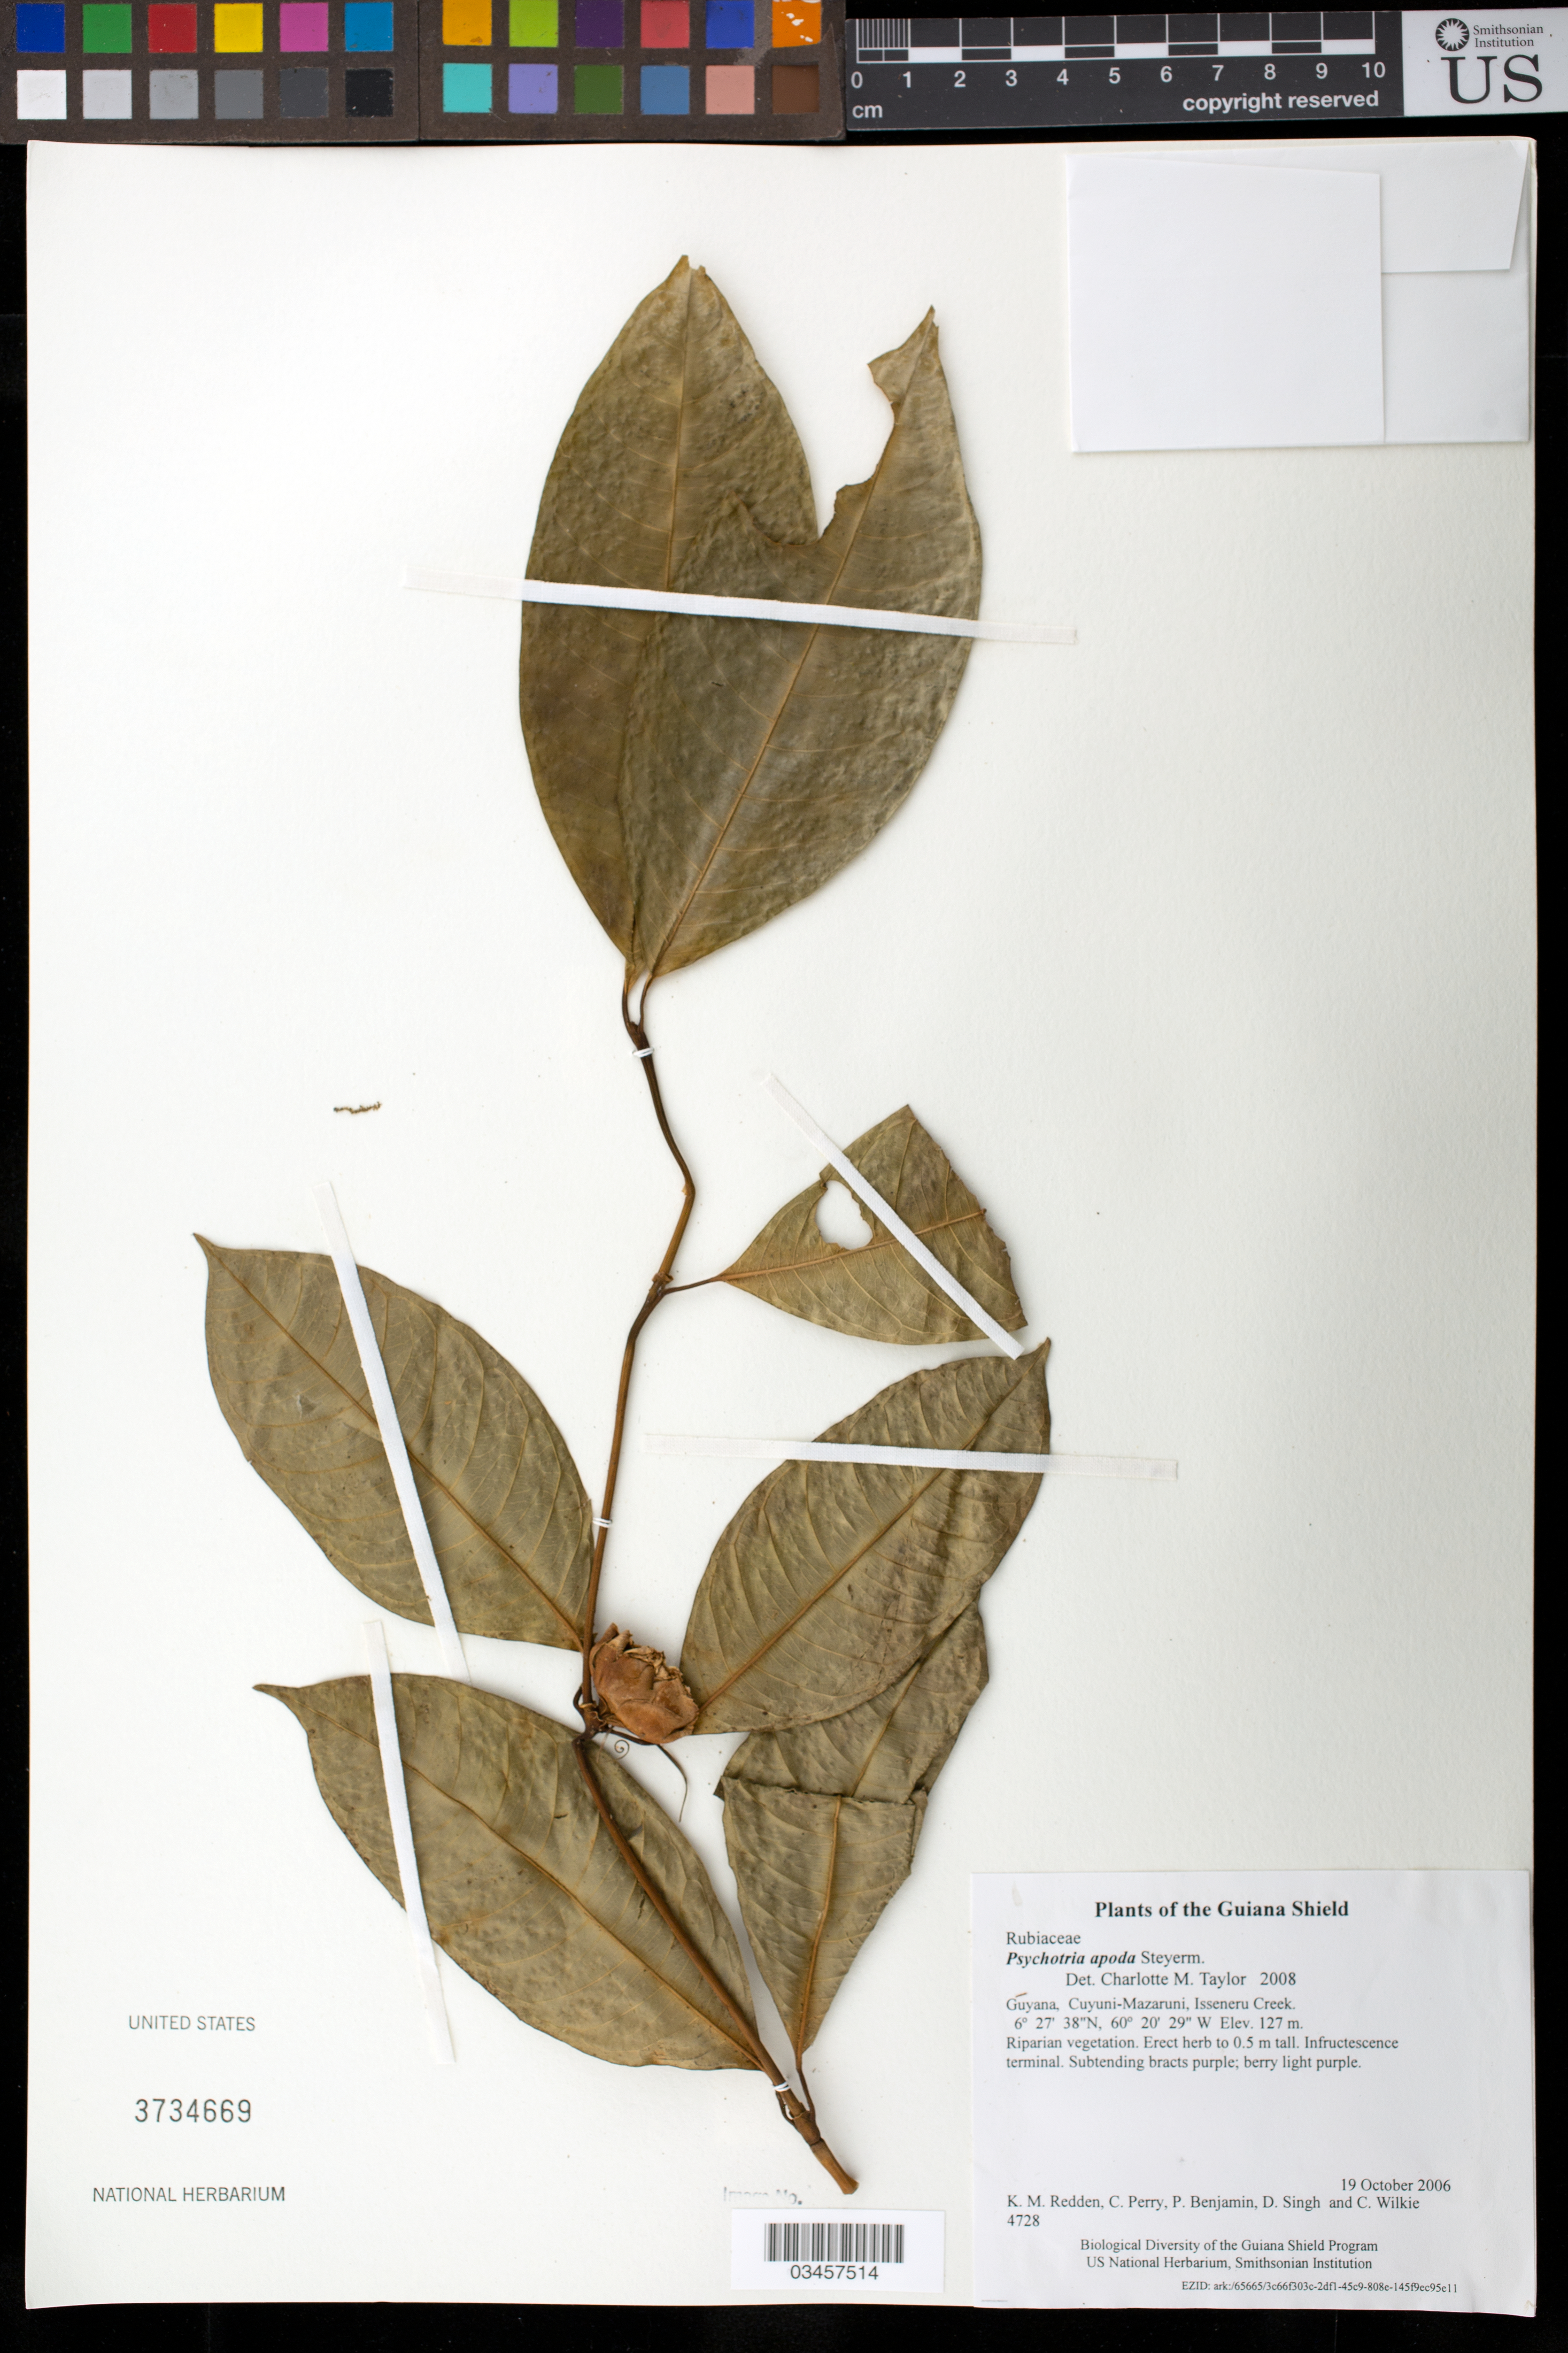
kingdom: Plantae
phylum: Tracheophyta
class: Magnoliopsida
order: Gentianales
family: Rubiaceae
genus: Palicourea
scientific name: Palicourea apoda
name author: (Steyerm.) Delprete & J.H. Kirkbr.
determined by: Kirkbride, J. H., Jr.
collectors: K. M. Redden, C. Perry, P. Benjamin, D. Singh & C. Wilkie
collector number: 4728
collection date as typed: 19 October 2006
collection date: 2006-10-19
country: Guyana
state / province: Cuyuni-Mazaruni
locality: Isseneru Creek.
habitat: Riparian vegetation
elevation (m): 127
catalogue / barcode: US 3734669